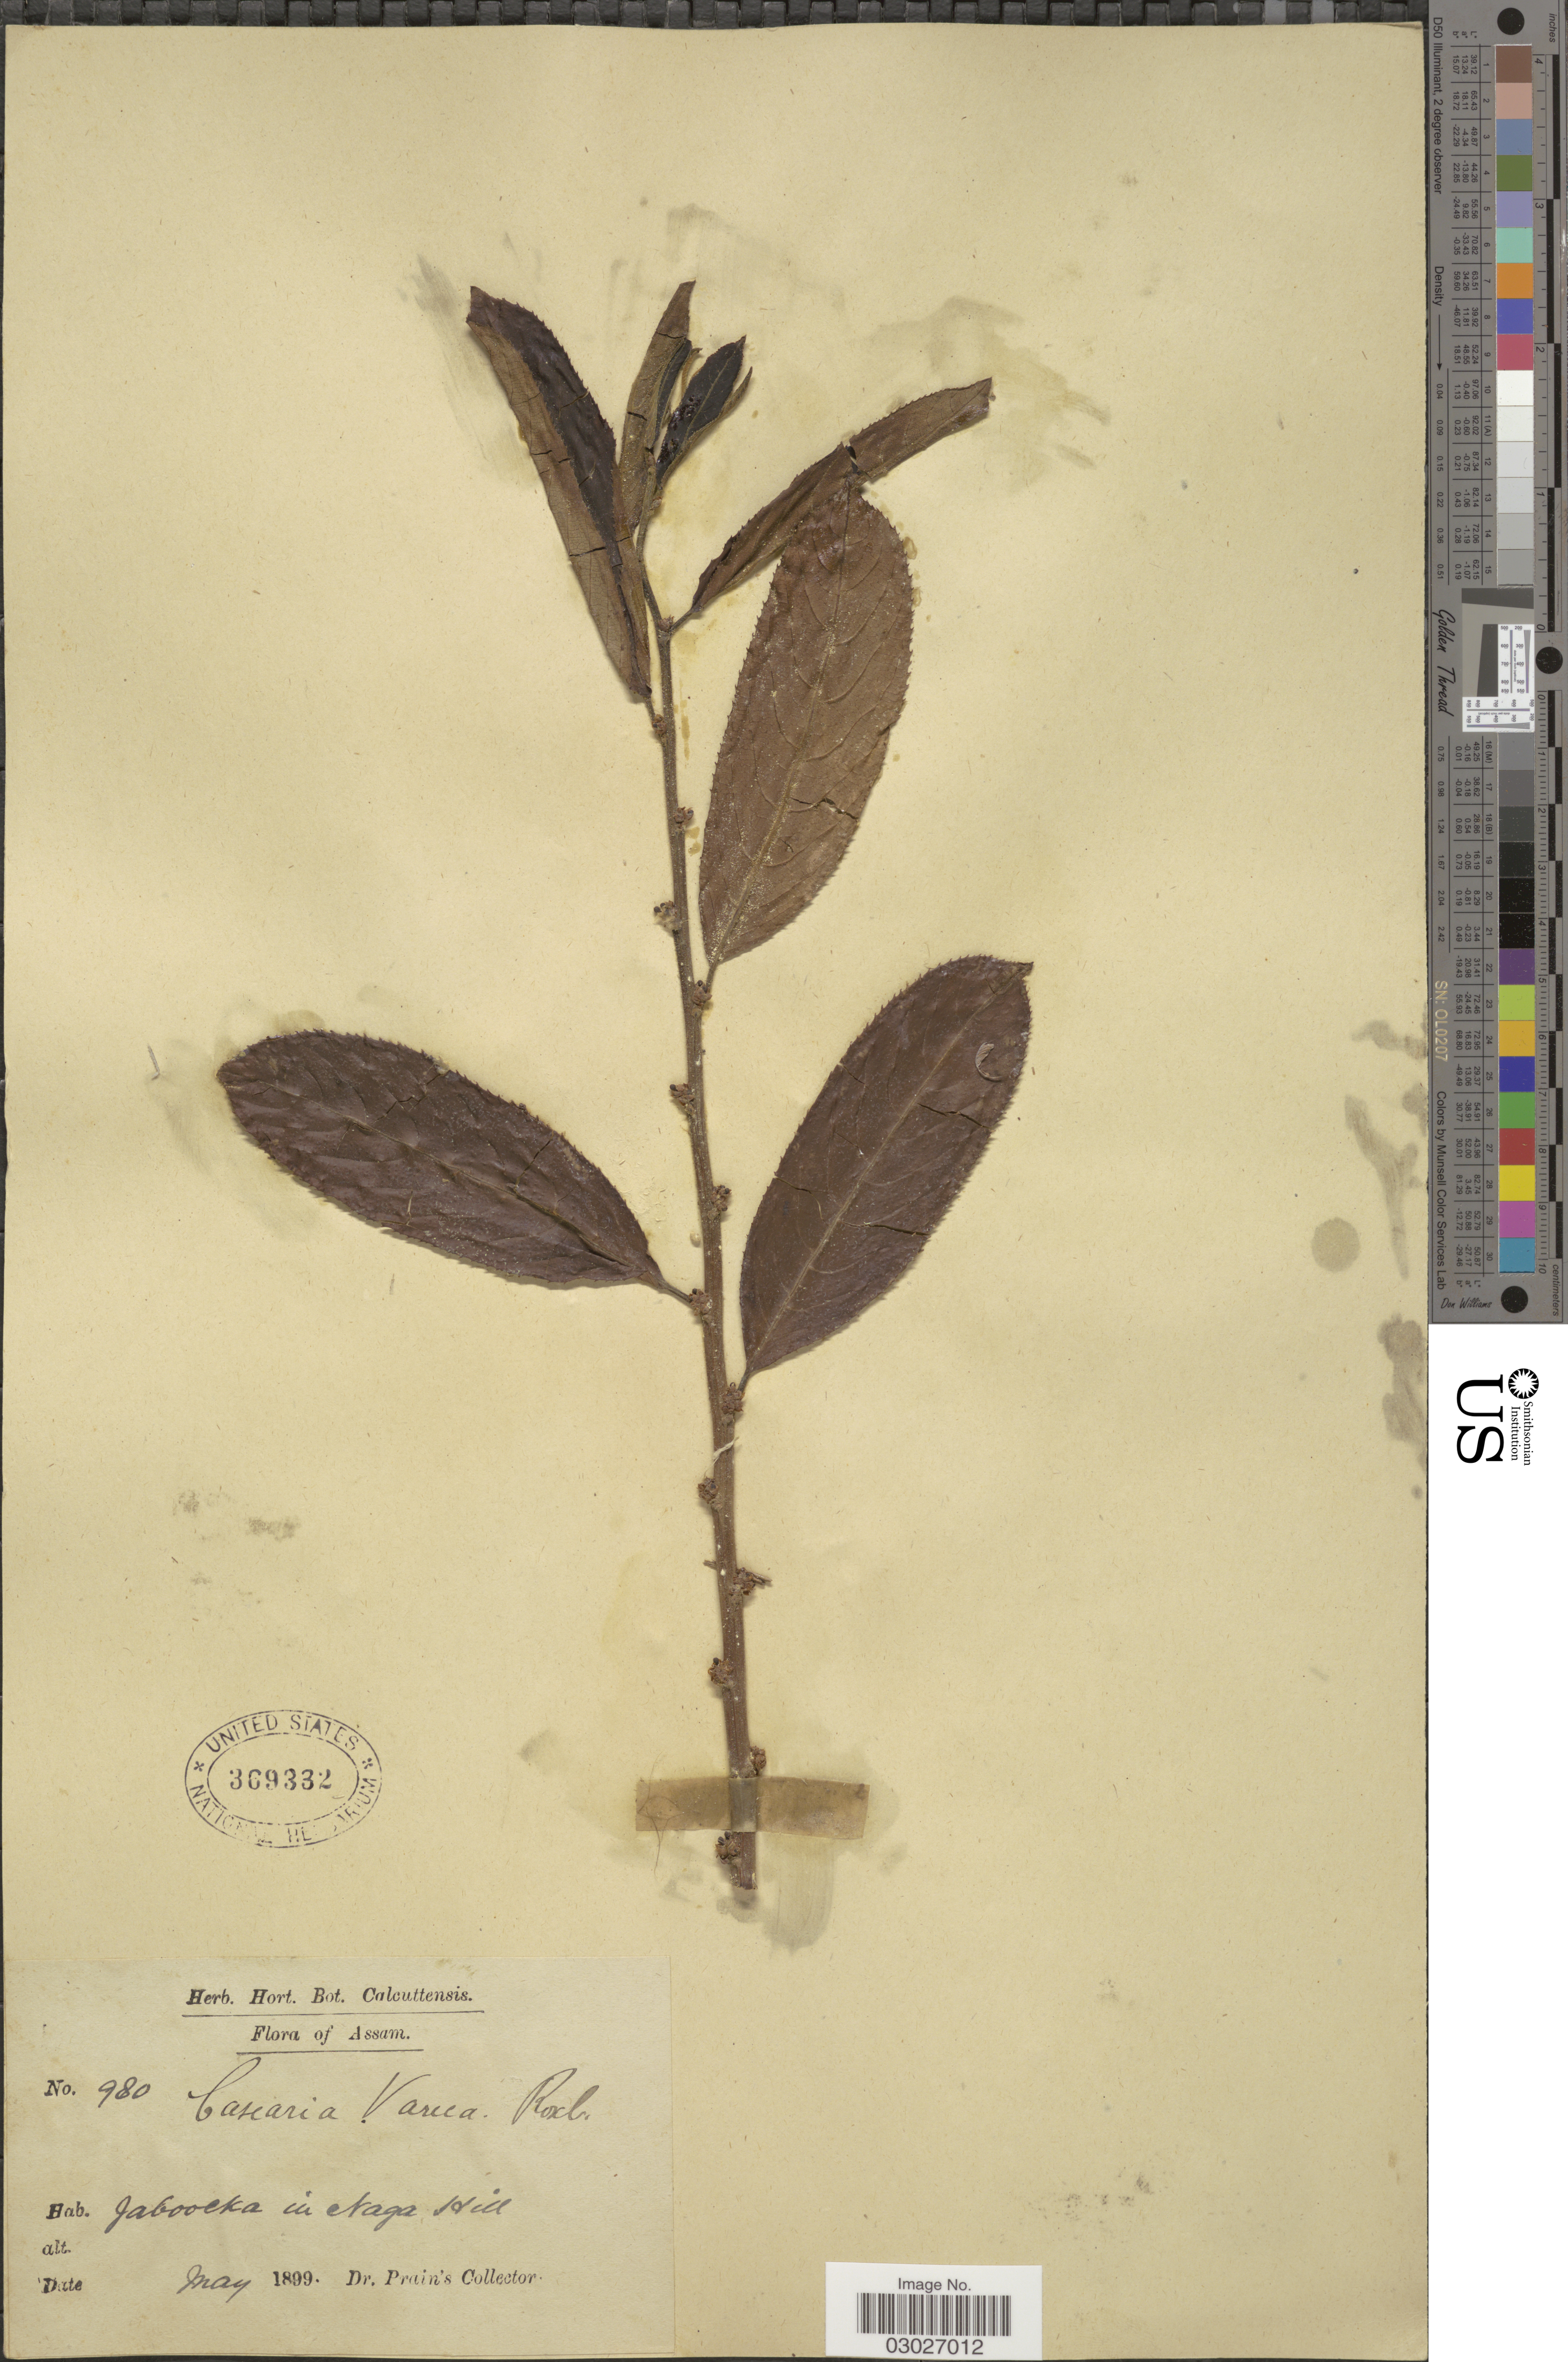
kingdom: Plantae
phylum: Tracheophyta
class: Magnoliopsida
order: Malpighiales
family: Salicaceae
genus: Casearia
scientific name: Casearia vareca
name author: Roxb.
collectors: Dr. Prain's collector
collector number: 980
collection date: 1899-05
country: India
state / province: Assam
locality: Jaboocka in Naga Hill.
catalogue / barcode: US 369332